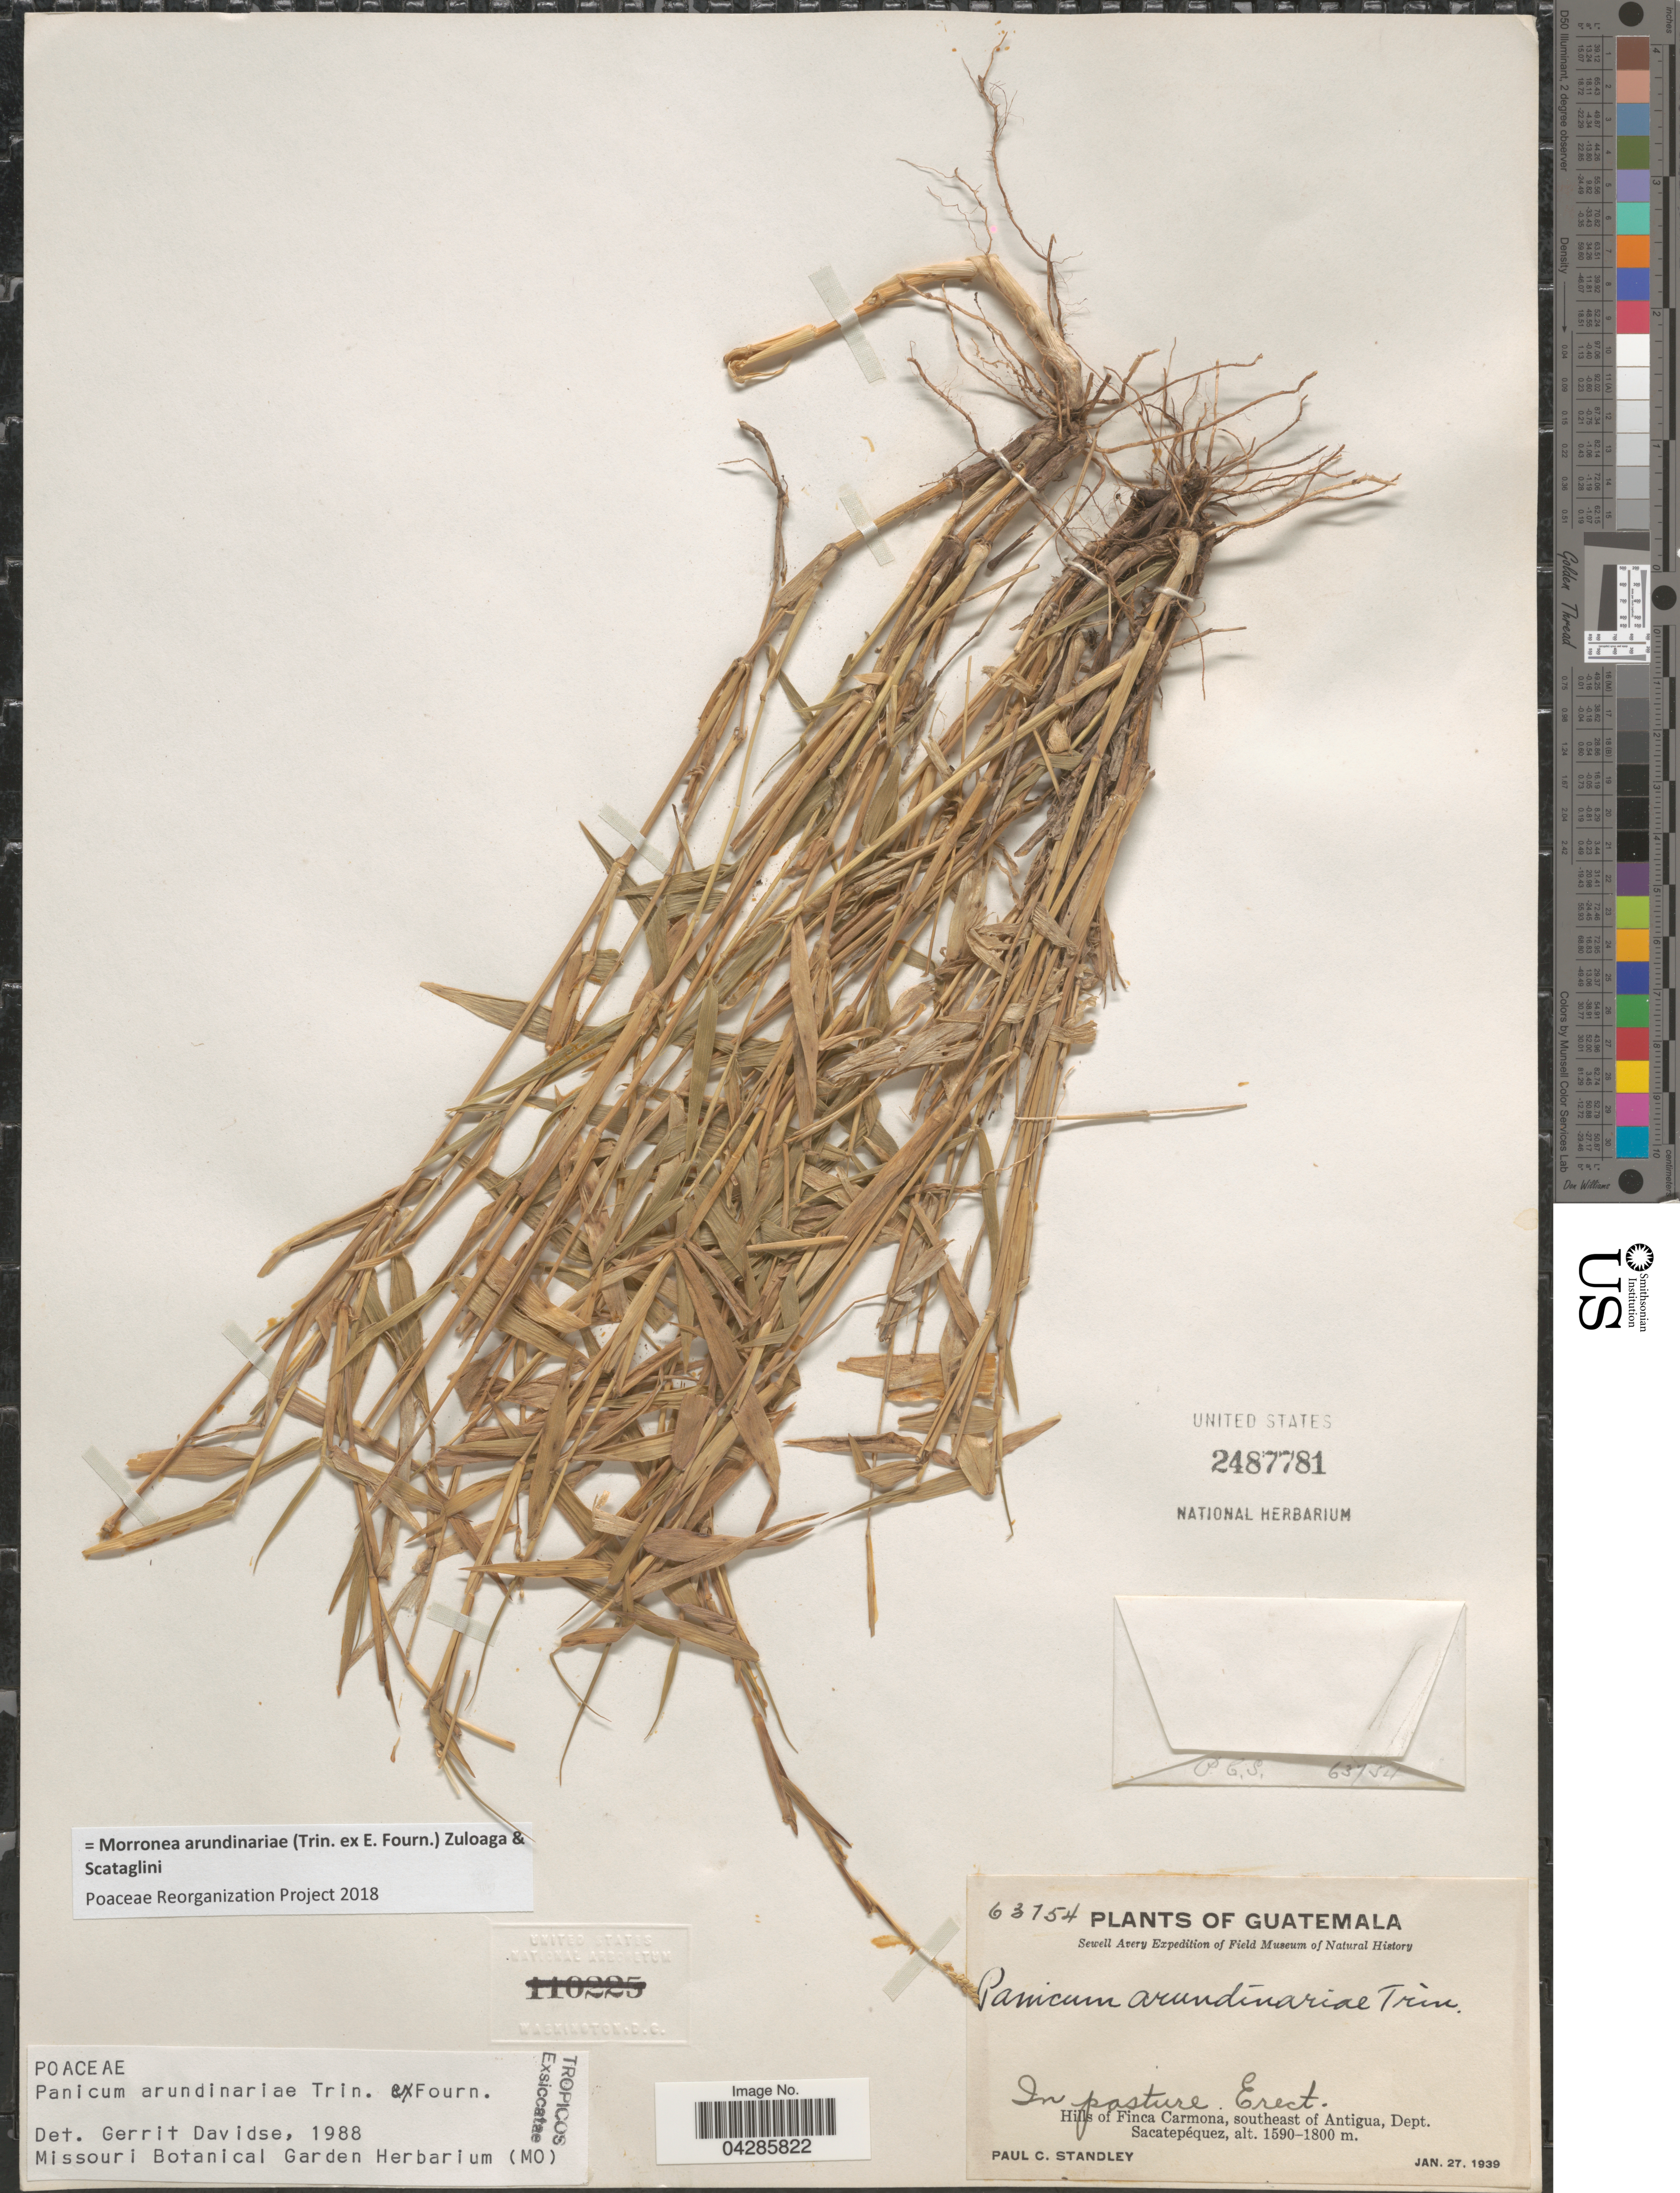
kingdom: Plantae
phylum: Tracheophyta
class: Liliopsida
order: Poales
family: Poaceae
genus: Morronea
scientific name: Morronea arundinariae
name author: (Trin. ex E. Fourn.) Zuloaga & Scataglini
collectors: P. C. Standley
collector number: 63754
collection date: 1939-01-27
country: Guatemala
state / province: Sacatepequez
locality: Sewell Avery Expedition. In pasture. Hills of Finca Carmona, southeast of Antigua, Dept. Sacatepéquez.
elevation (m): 1590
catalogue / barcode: US 2487781